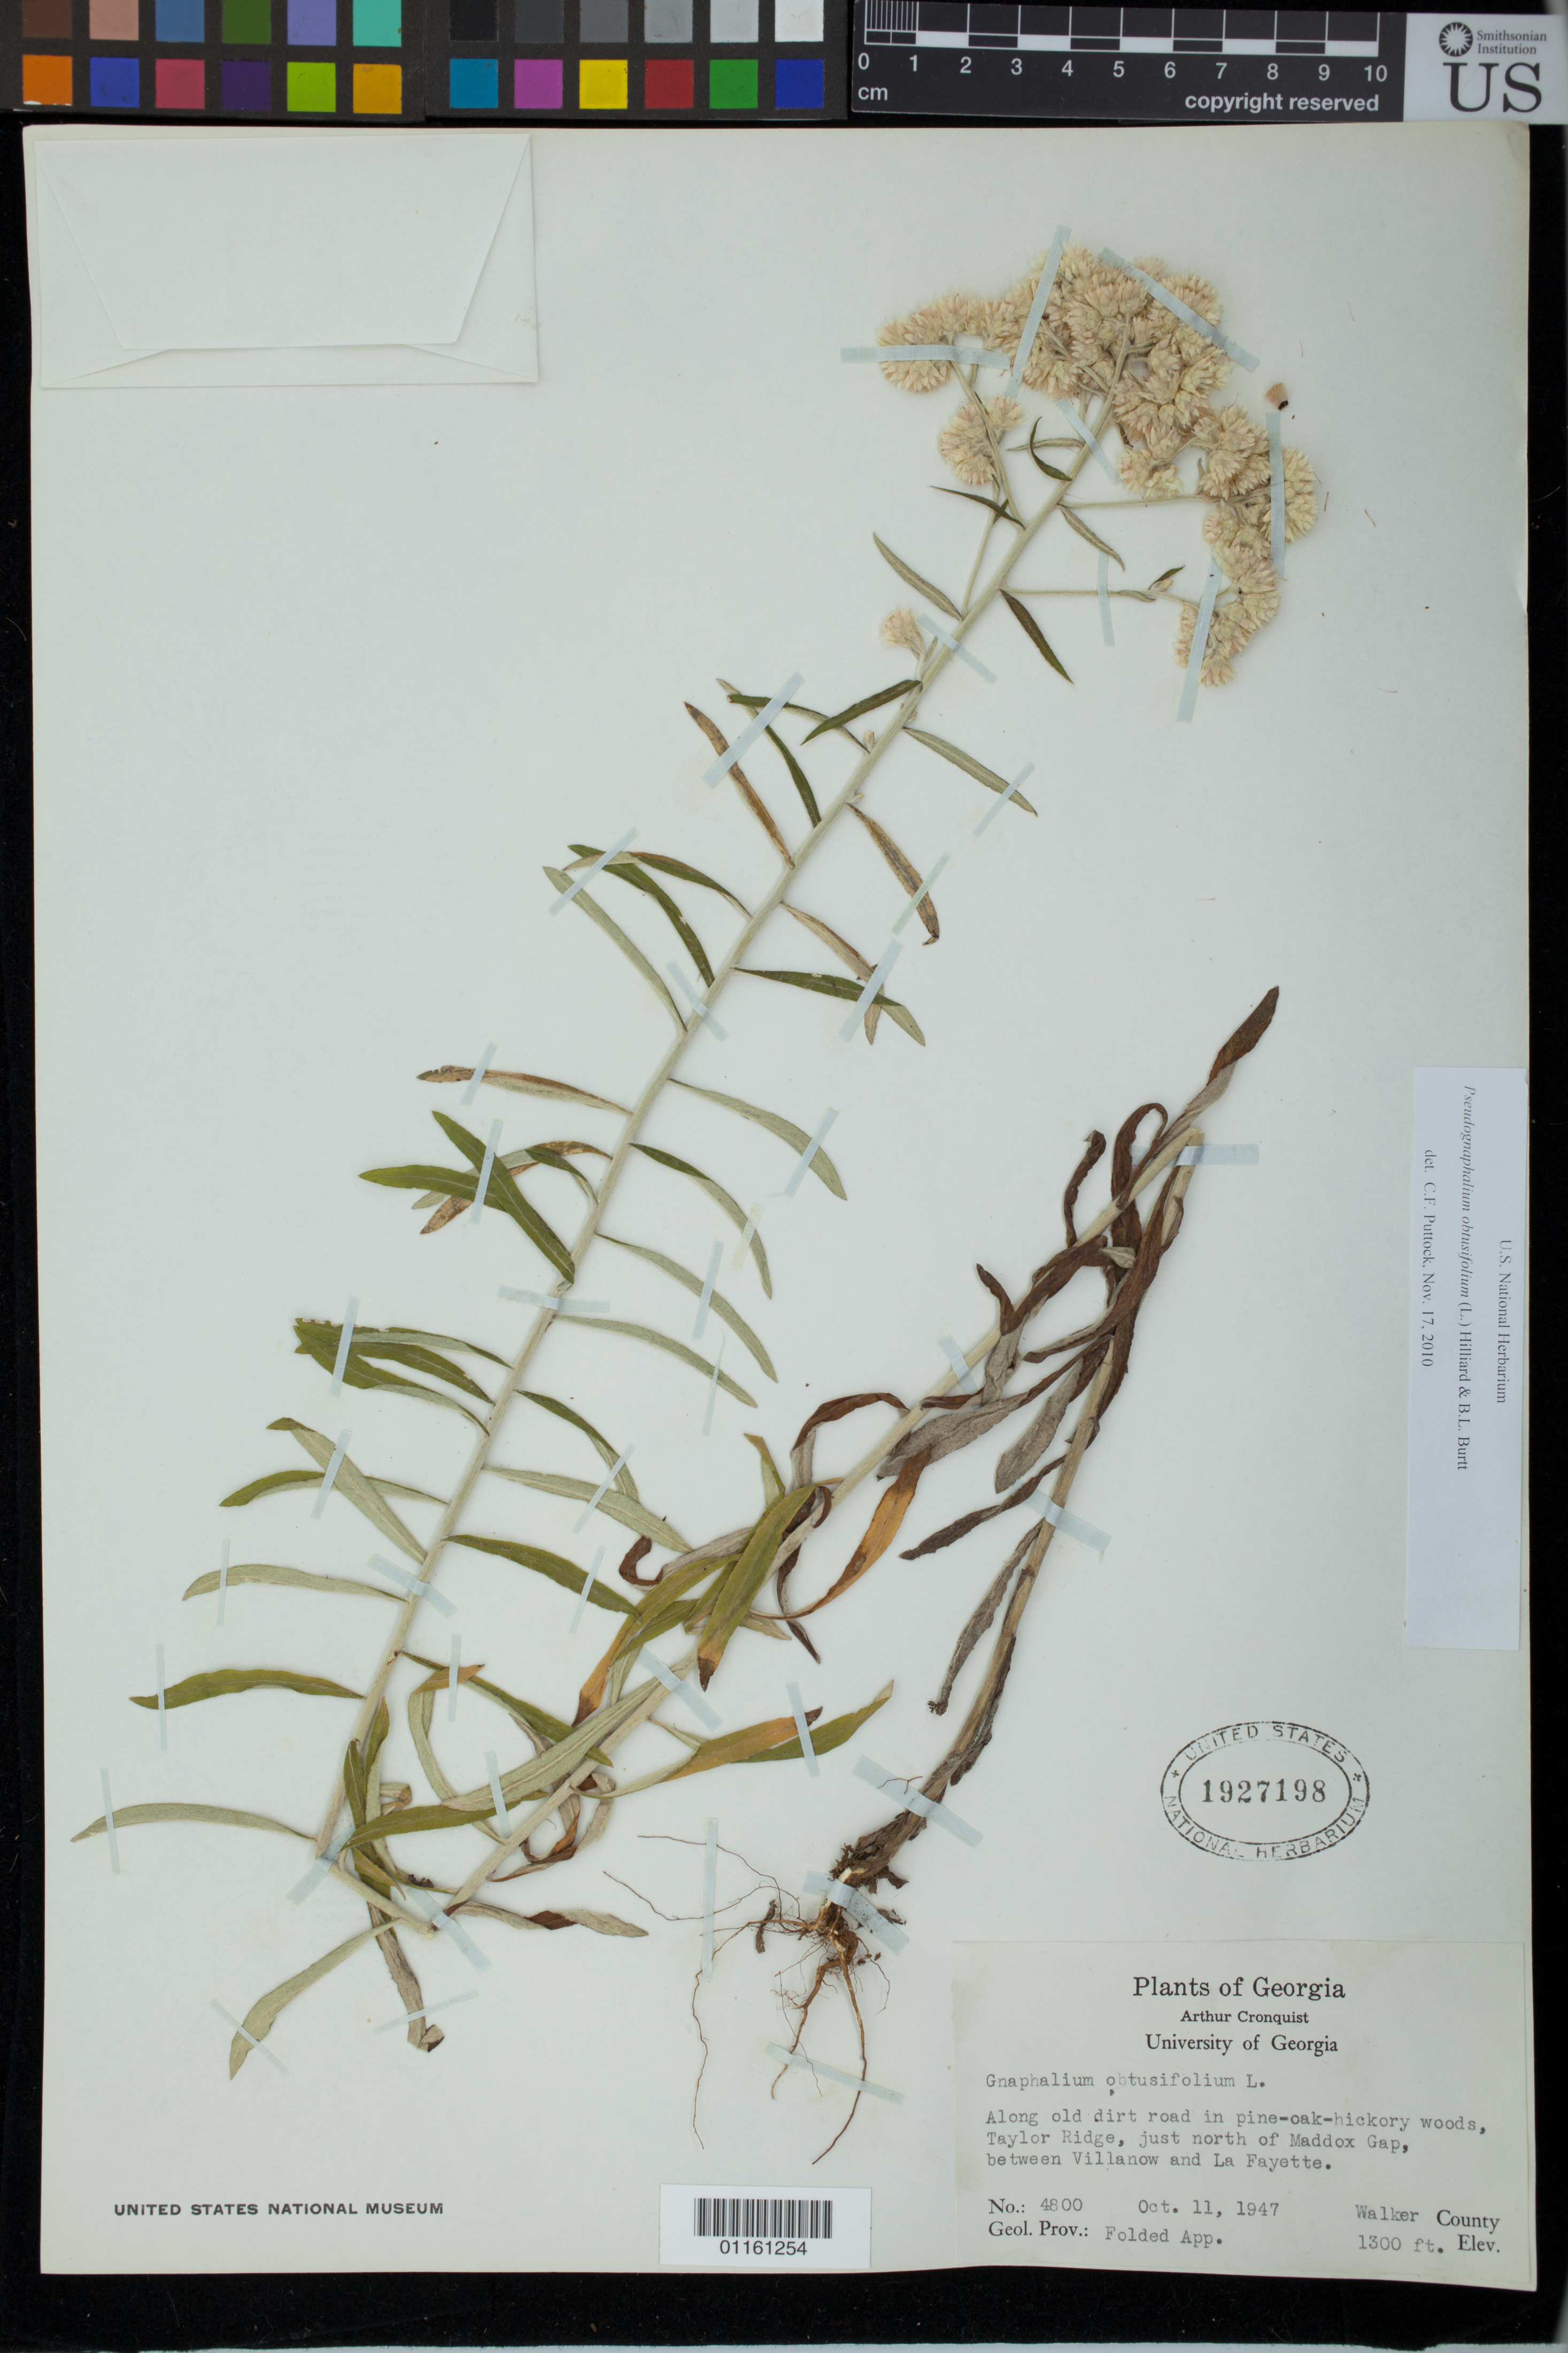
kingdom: Plantae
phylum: Tracheophyta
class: Magnoliopsida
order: Asterales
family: Asteraceae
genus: Pseudognaphalium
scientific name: Pseudognaphalium obtusifolium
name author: (L.) Hilliard & B.L. Burtt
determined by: Puttock, C. F.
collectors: A. J. Cronquist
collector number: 4800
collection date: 1947-10-11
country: United States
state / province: Georgia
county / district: Walker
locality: Taylor Ridge, just north of Maddox Gap, between Villanow and La Fayette.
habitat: Old dirt road in pine-oak-hickory woods.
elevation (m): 396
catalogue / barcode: US 1927198